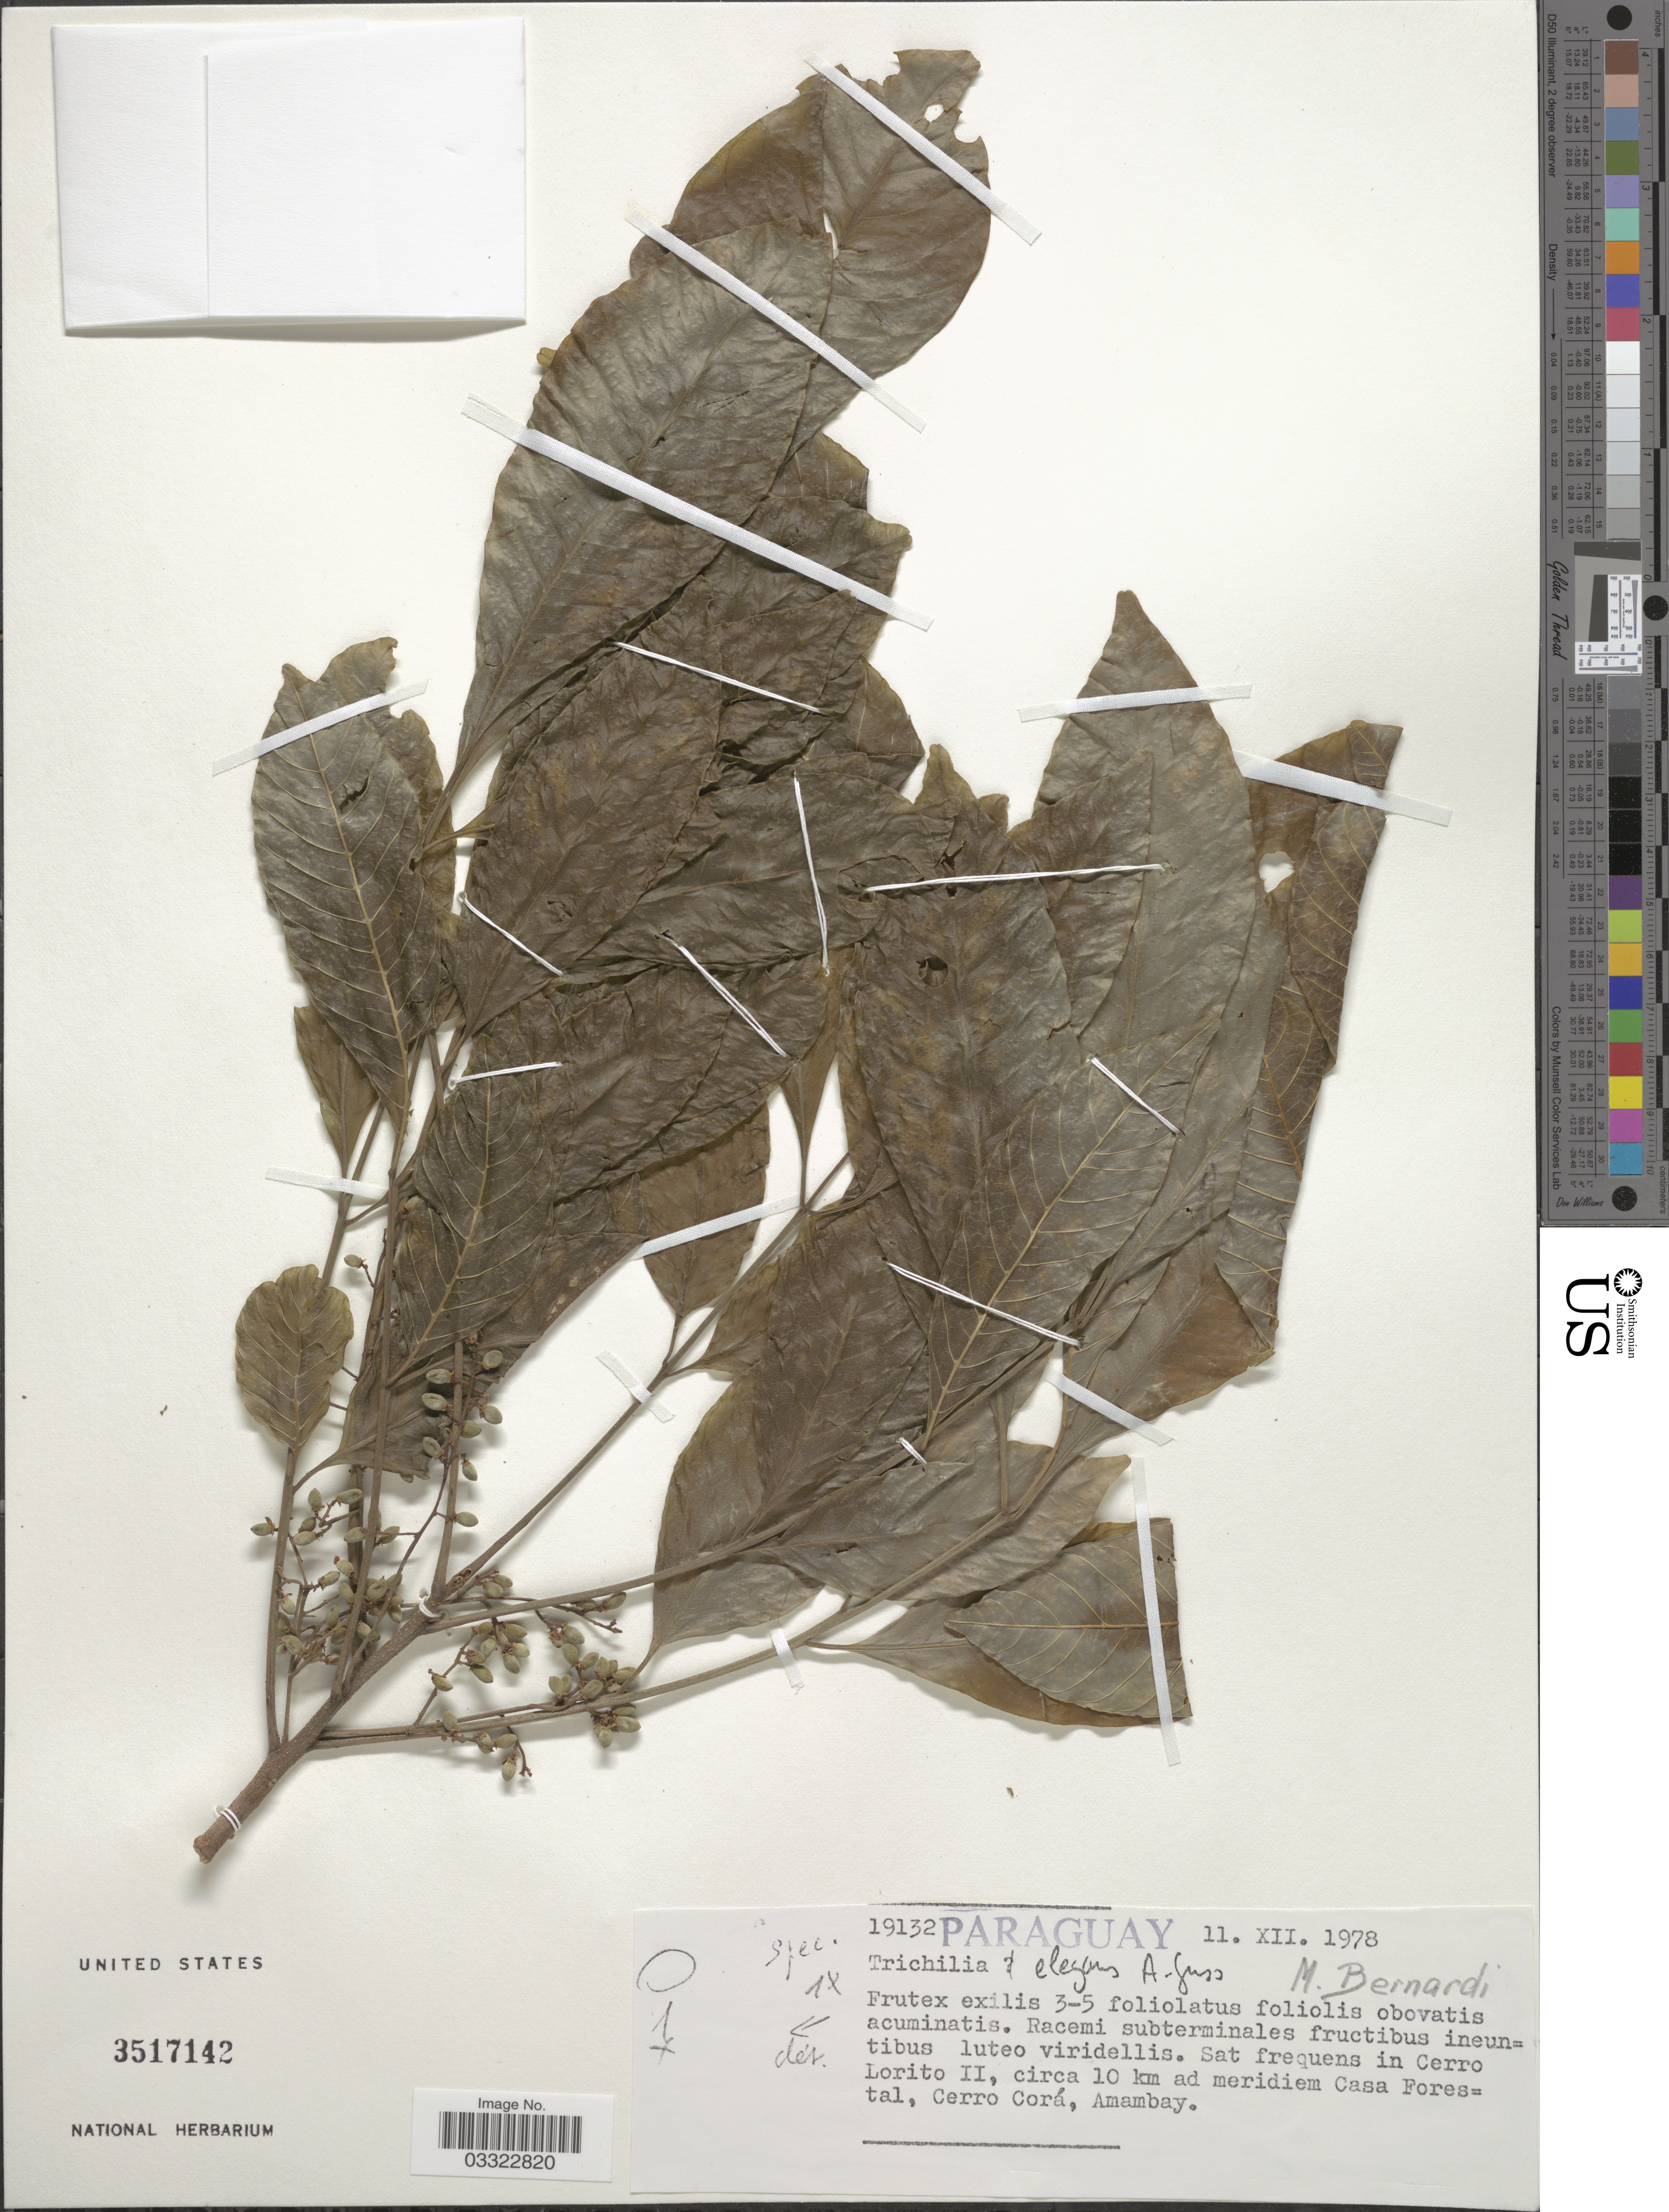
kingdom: Plantae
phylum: Tracheophyta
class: Magnoliopsida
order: Sapindales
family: Meliaceae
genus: Trichilia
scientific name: Trichilia elegans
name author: A. Juss.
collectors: M. Bernardi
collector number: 19132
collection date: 1978-12-11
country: Paraguay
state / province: Amambay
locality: Sat frequens in Cerro Lorito II, circa 10 km ad meridiem Casa Forestal, Cerro Corá.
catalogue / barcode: US 3517142